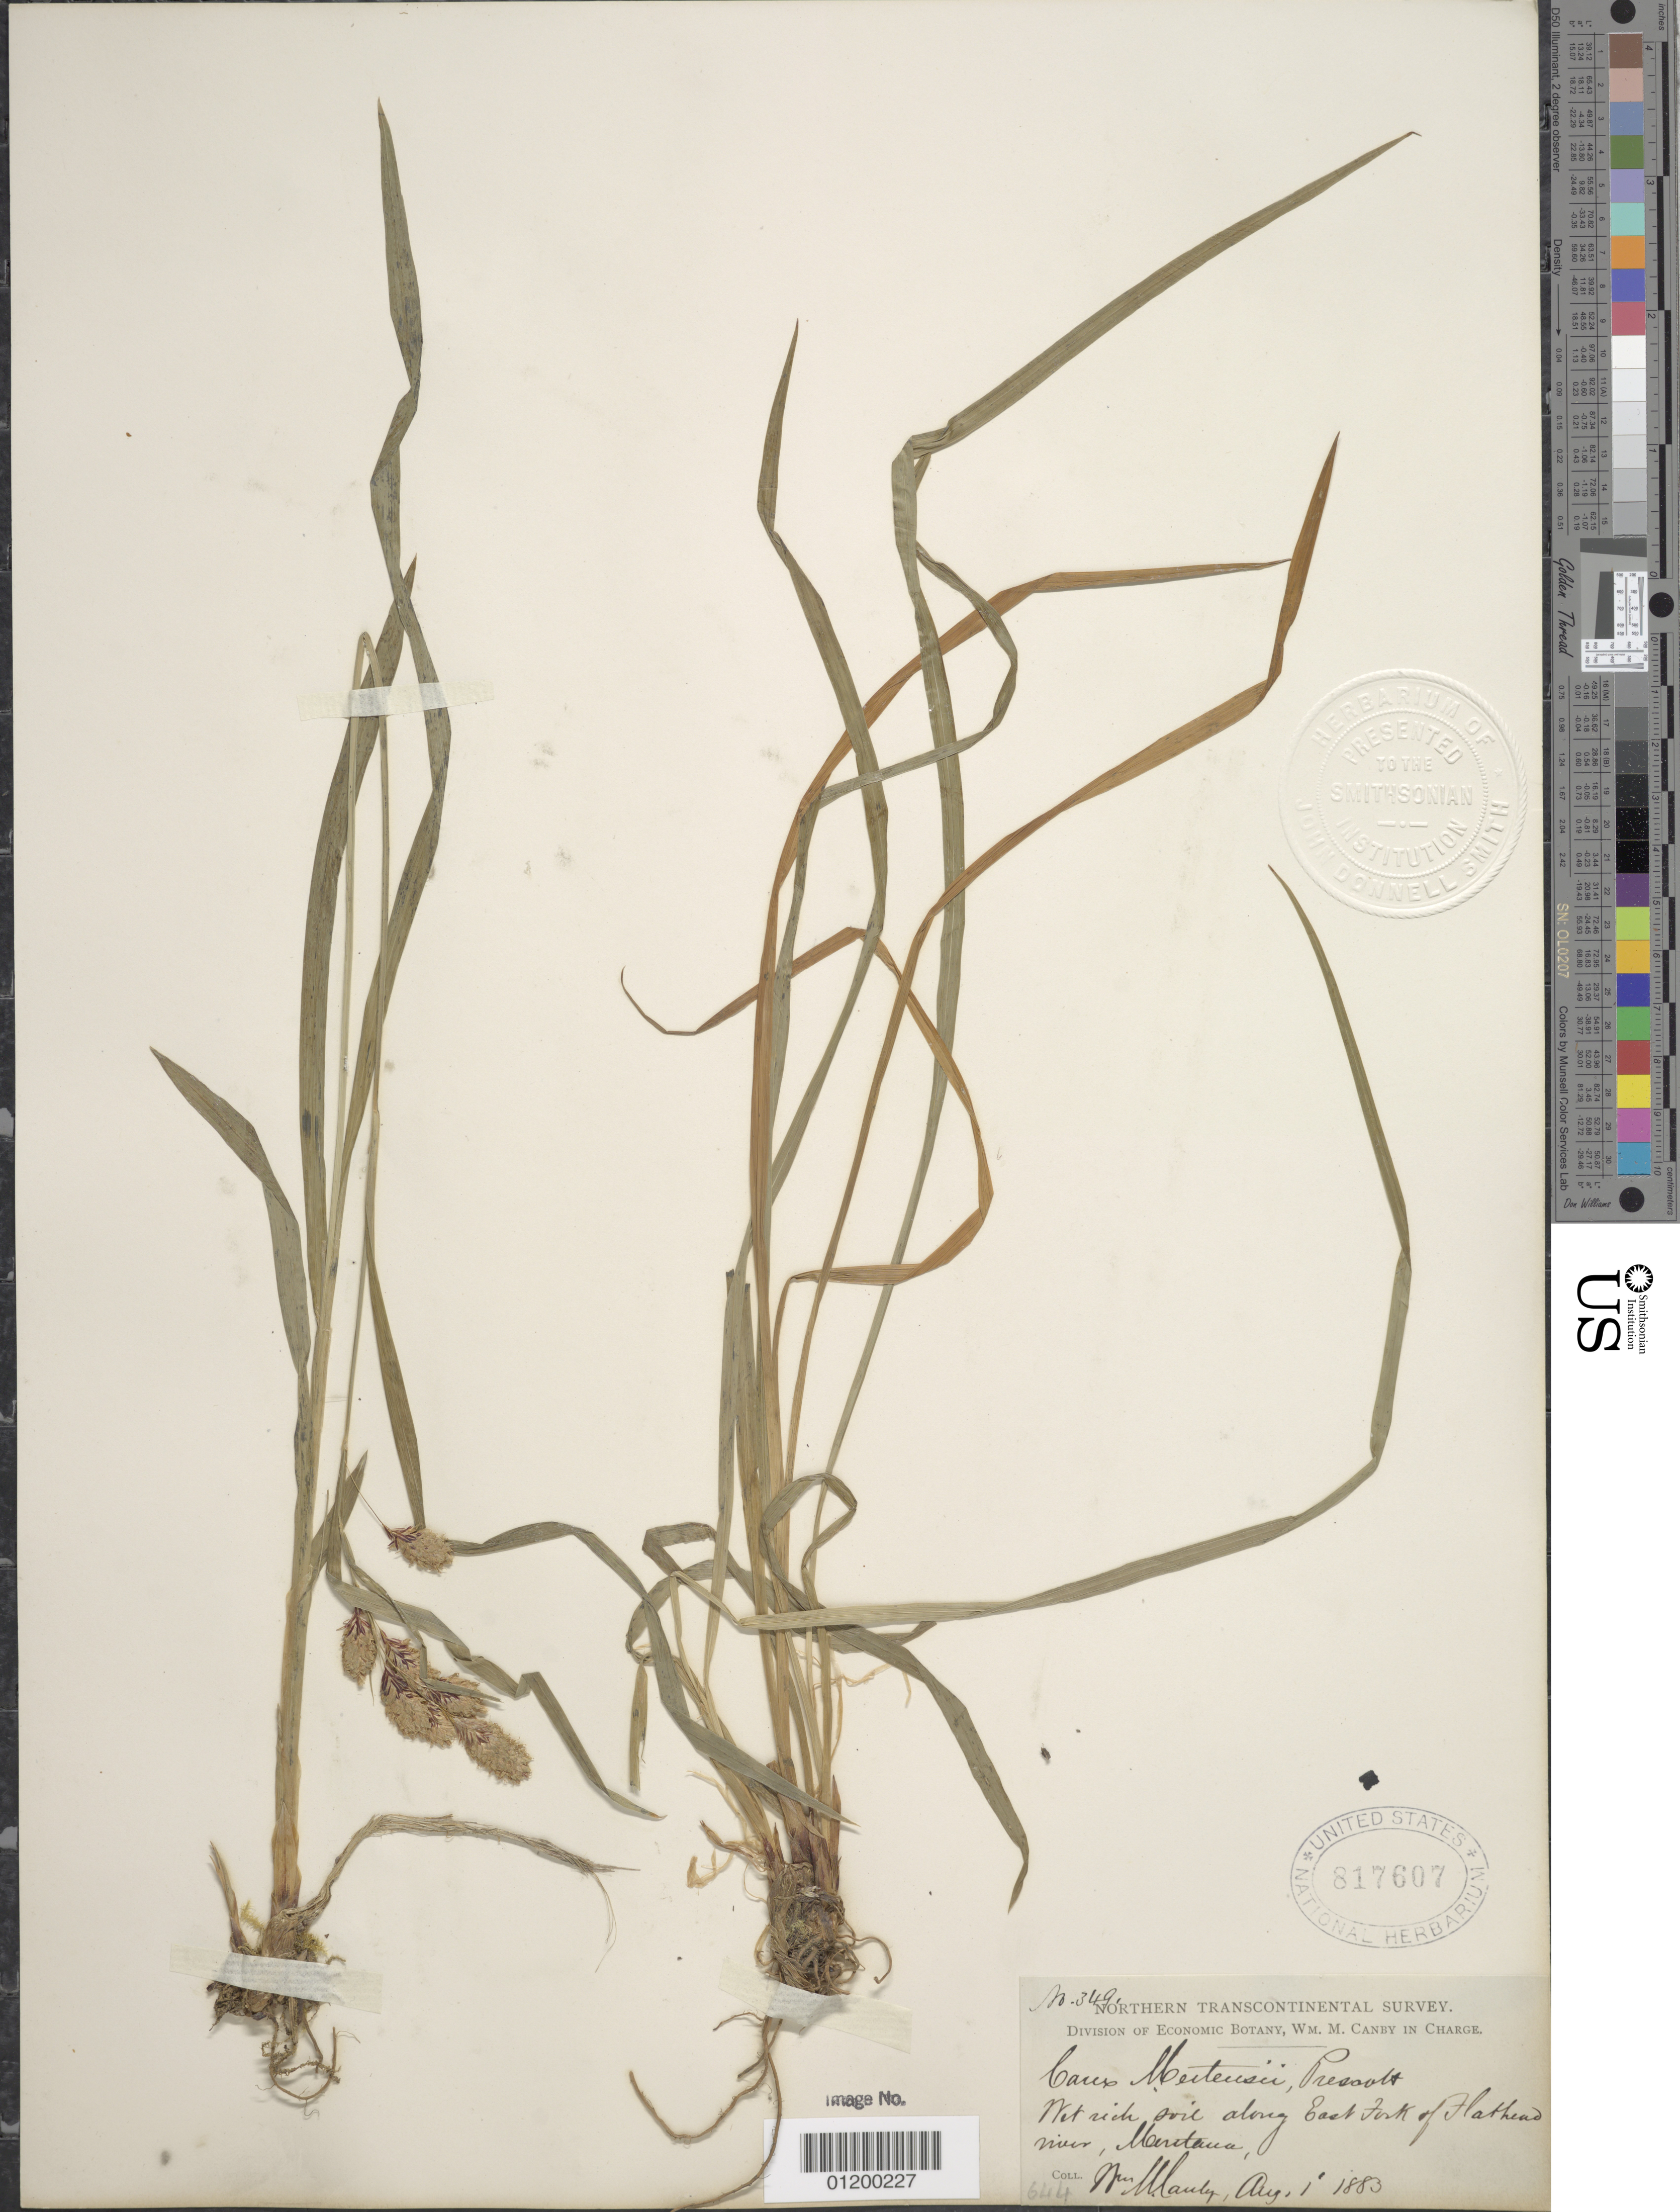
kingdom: Plantae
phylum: Tracheophyta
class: Liliopsida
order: Poales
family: Cyperaceae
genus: Carex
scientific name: Carex mertensii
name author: J.D. Prescott ex Bong.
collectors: W. M. Canby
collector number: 349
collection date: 1883-08-01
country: United States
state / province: Montana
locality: Wet rich soil along East Fork of Flat head River.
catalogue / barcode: US 817607